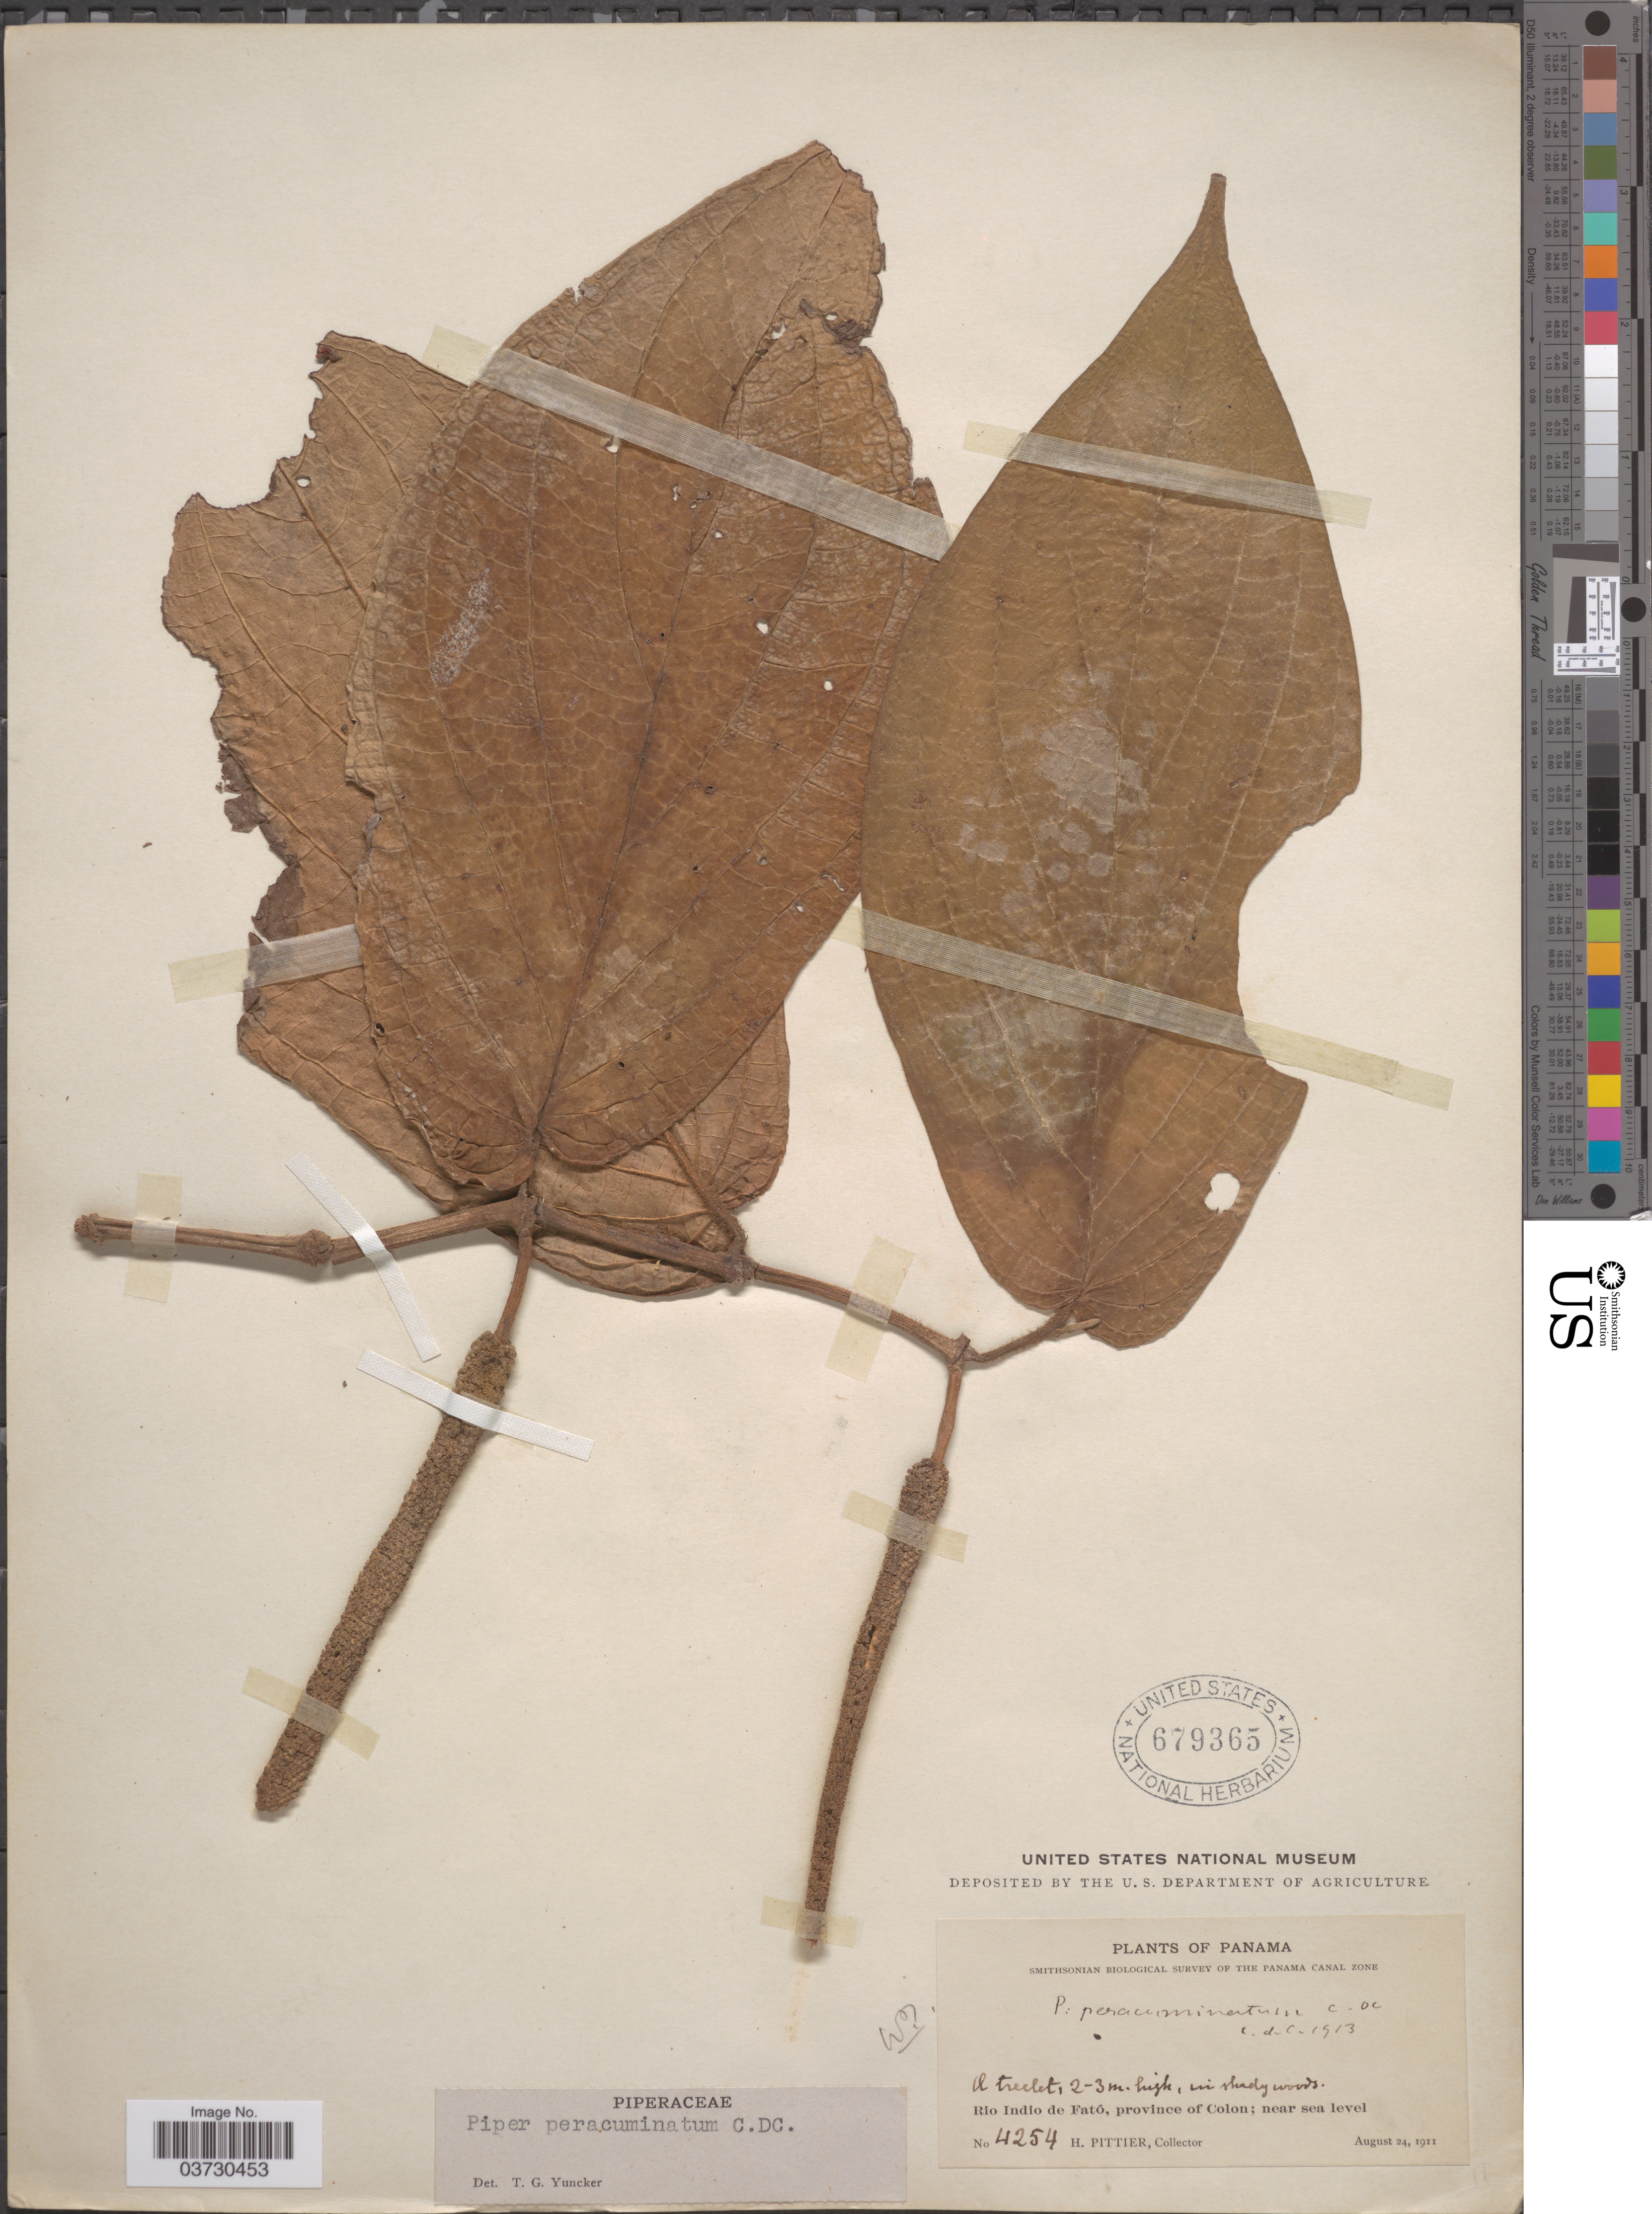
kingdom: Plantae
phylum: Tracheophyta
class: Magnoliopsida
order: Piperales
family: Piperaceae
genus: Piper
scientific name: Piper peracuminatum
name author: C. DC.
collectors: H. F. Pittier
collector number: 4254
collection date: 1911-08-24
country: Panama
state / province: Colón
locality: Rio Indio de Fató.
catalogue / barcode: US 679365